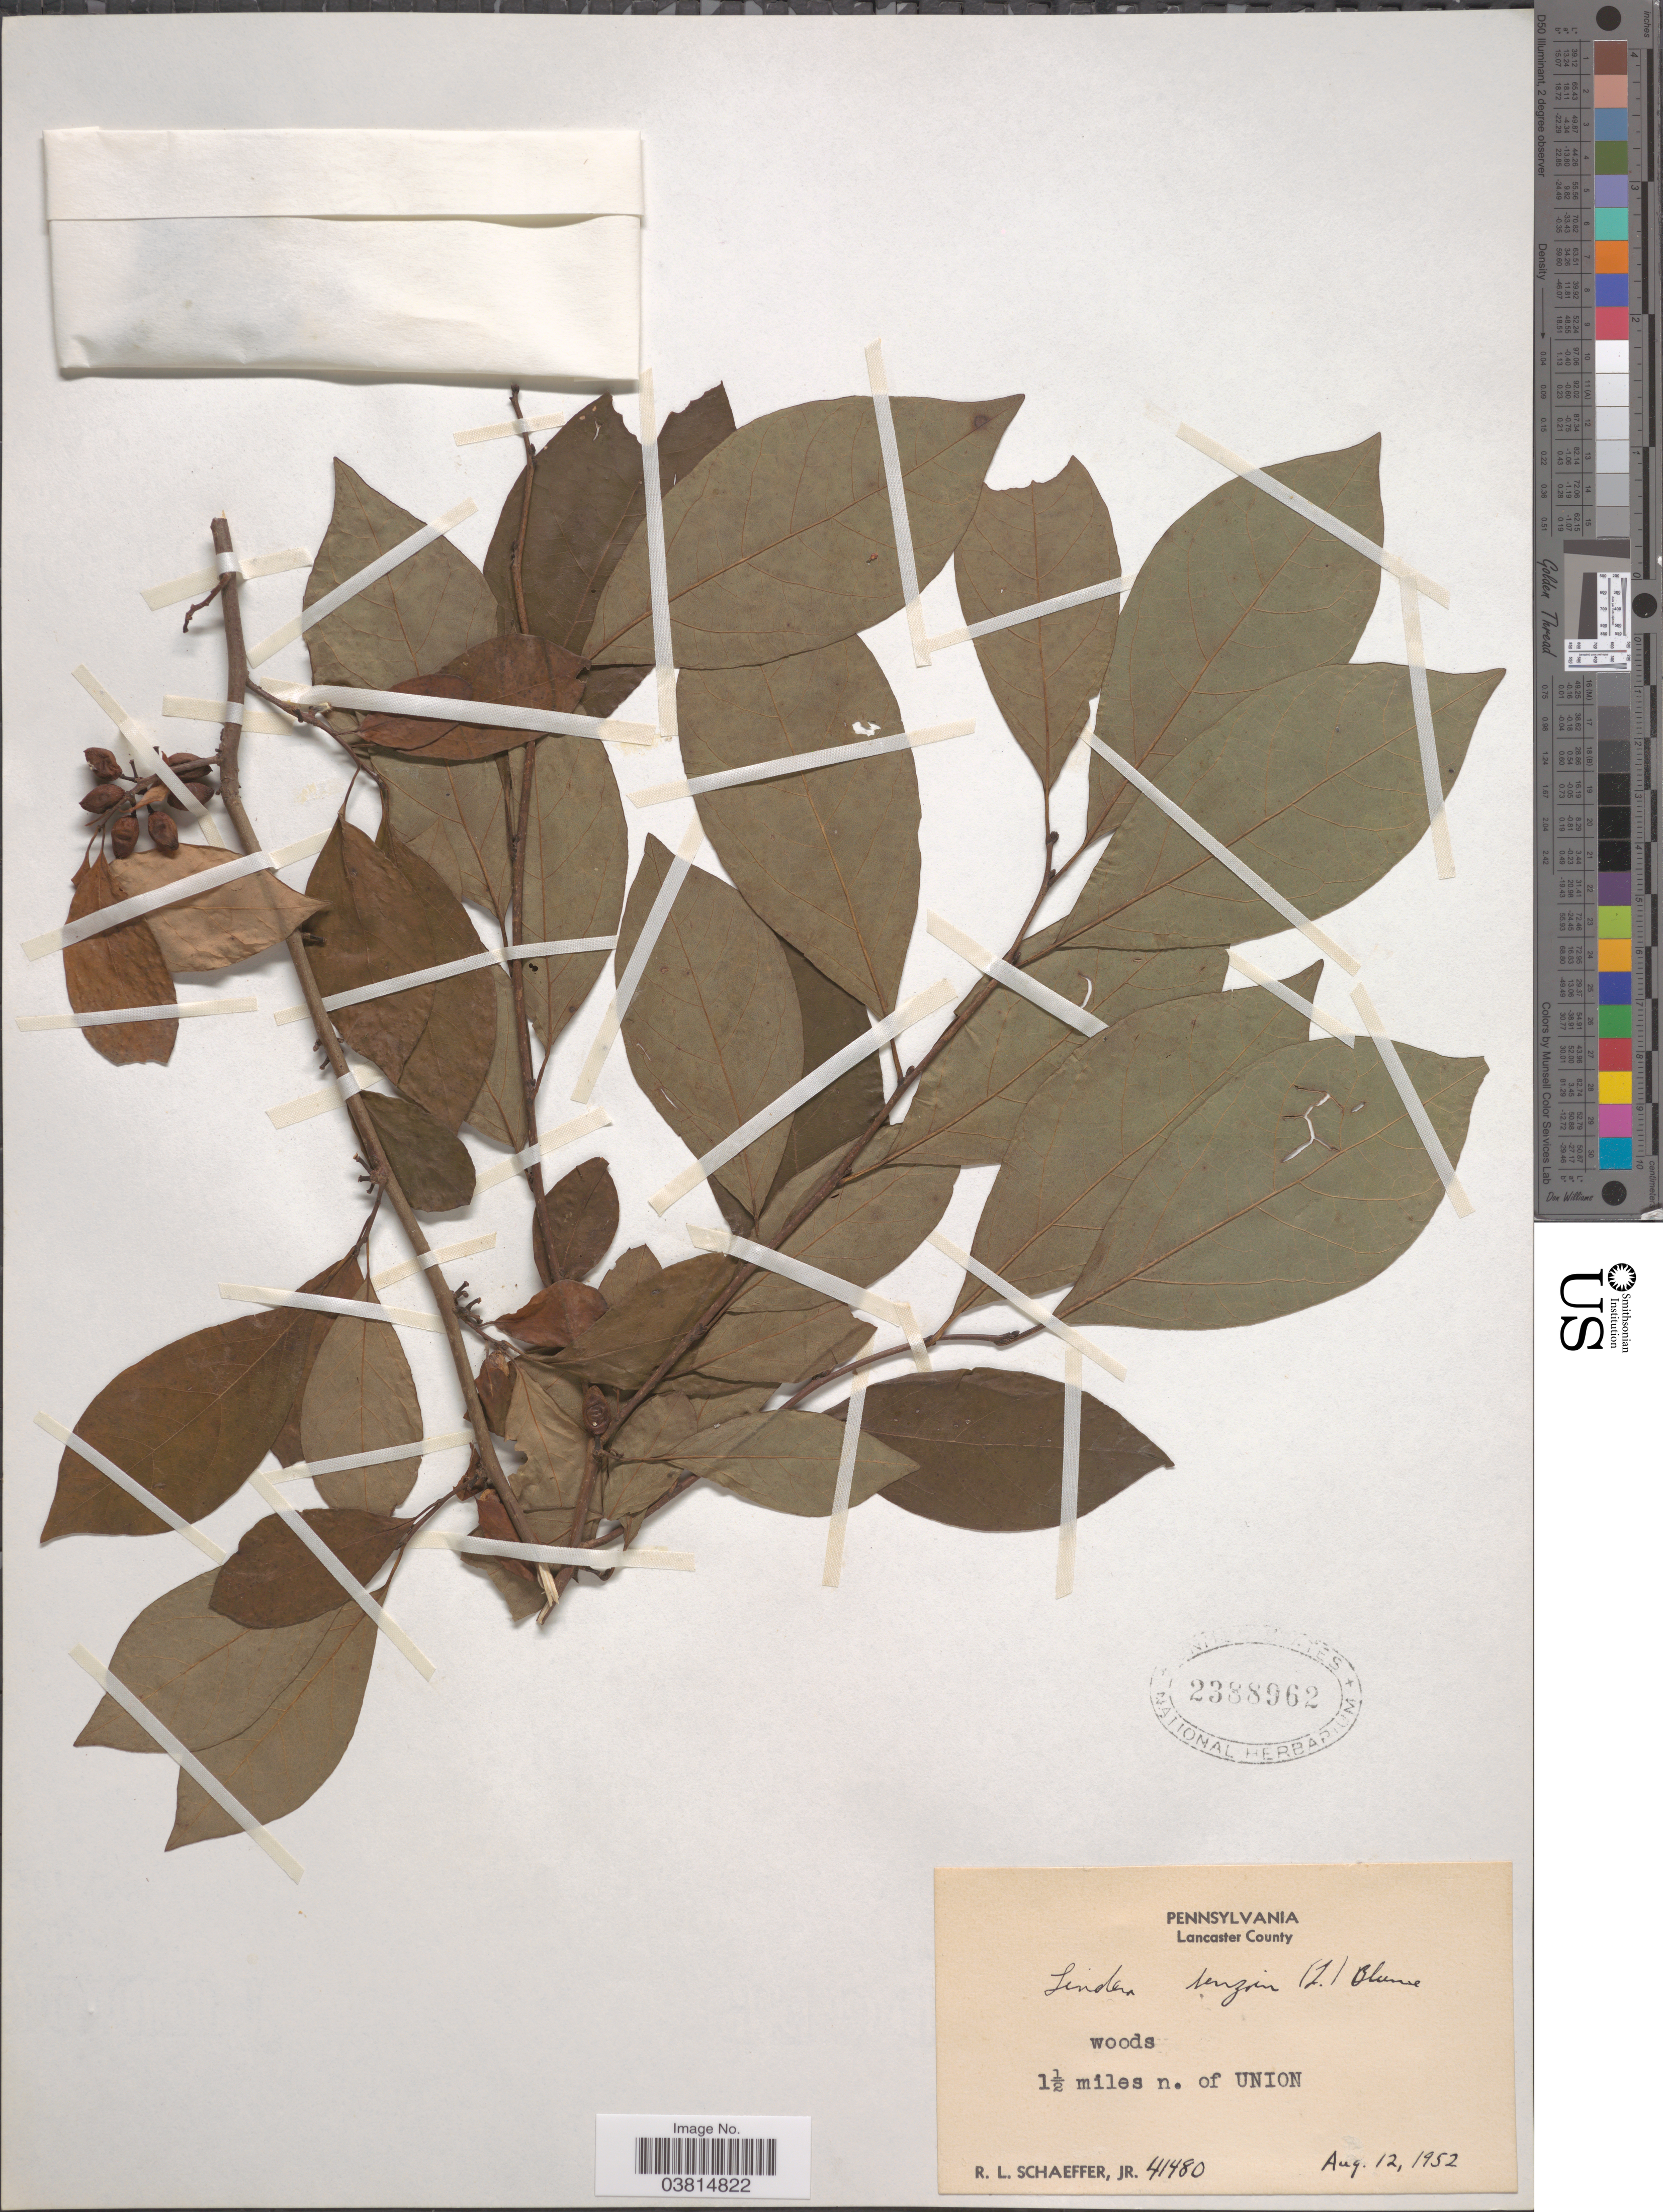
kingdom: Plantae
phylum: Tracheophyta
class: Magnoliopsida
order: Laurales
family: Lauraceae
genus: Lindera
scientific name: Lindera benzoin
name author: (L.) Blume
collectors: R. L. Schaeffer Jr.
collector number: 41480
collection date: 1952-08-12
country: United States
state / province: Pennsylvania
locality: Lancaster County. 1½ miles n. of Union.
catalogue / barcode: US 2388962